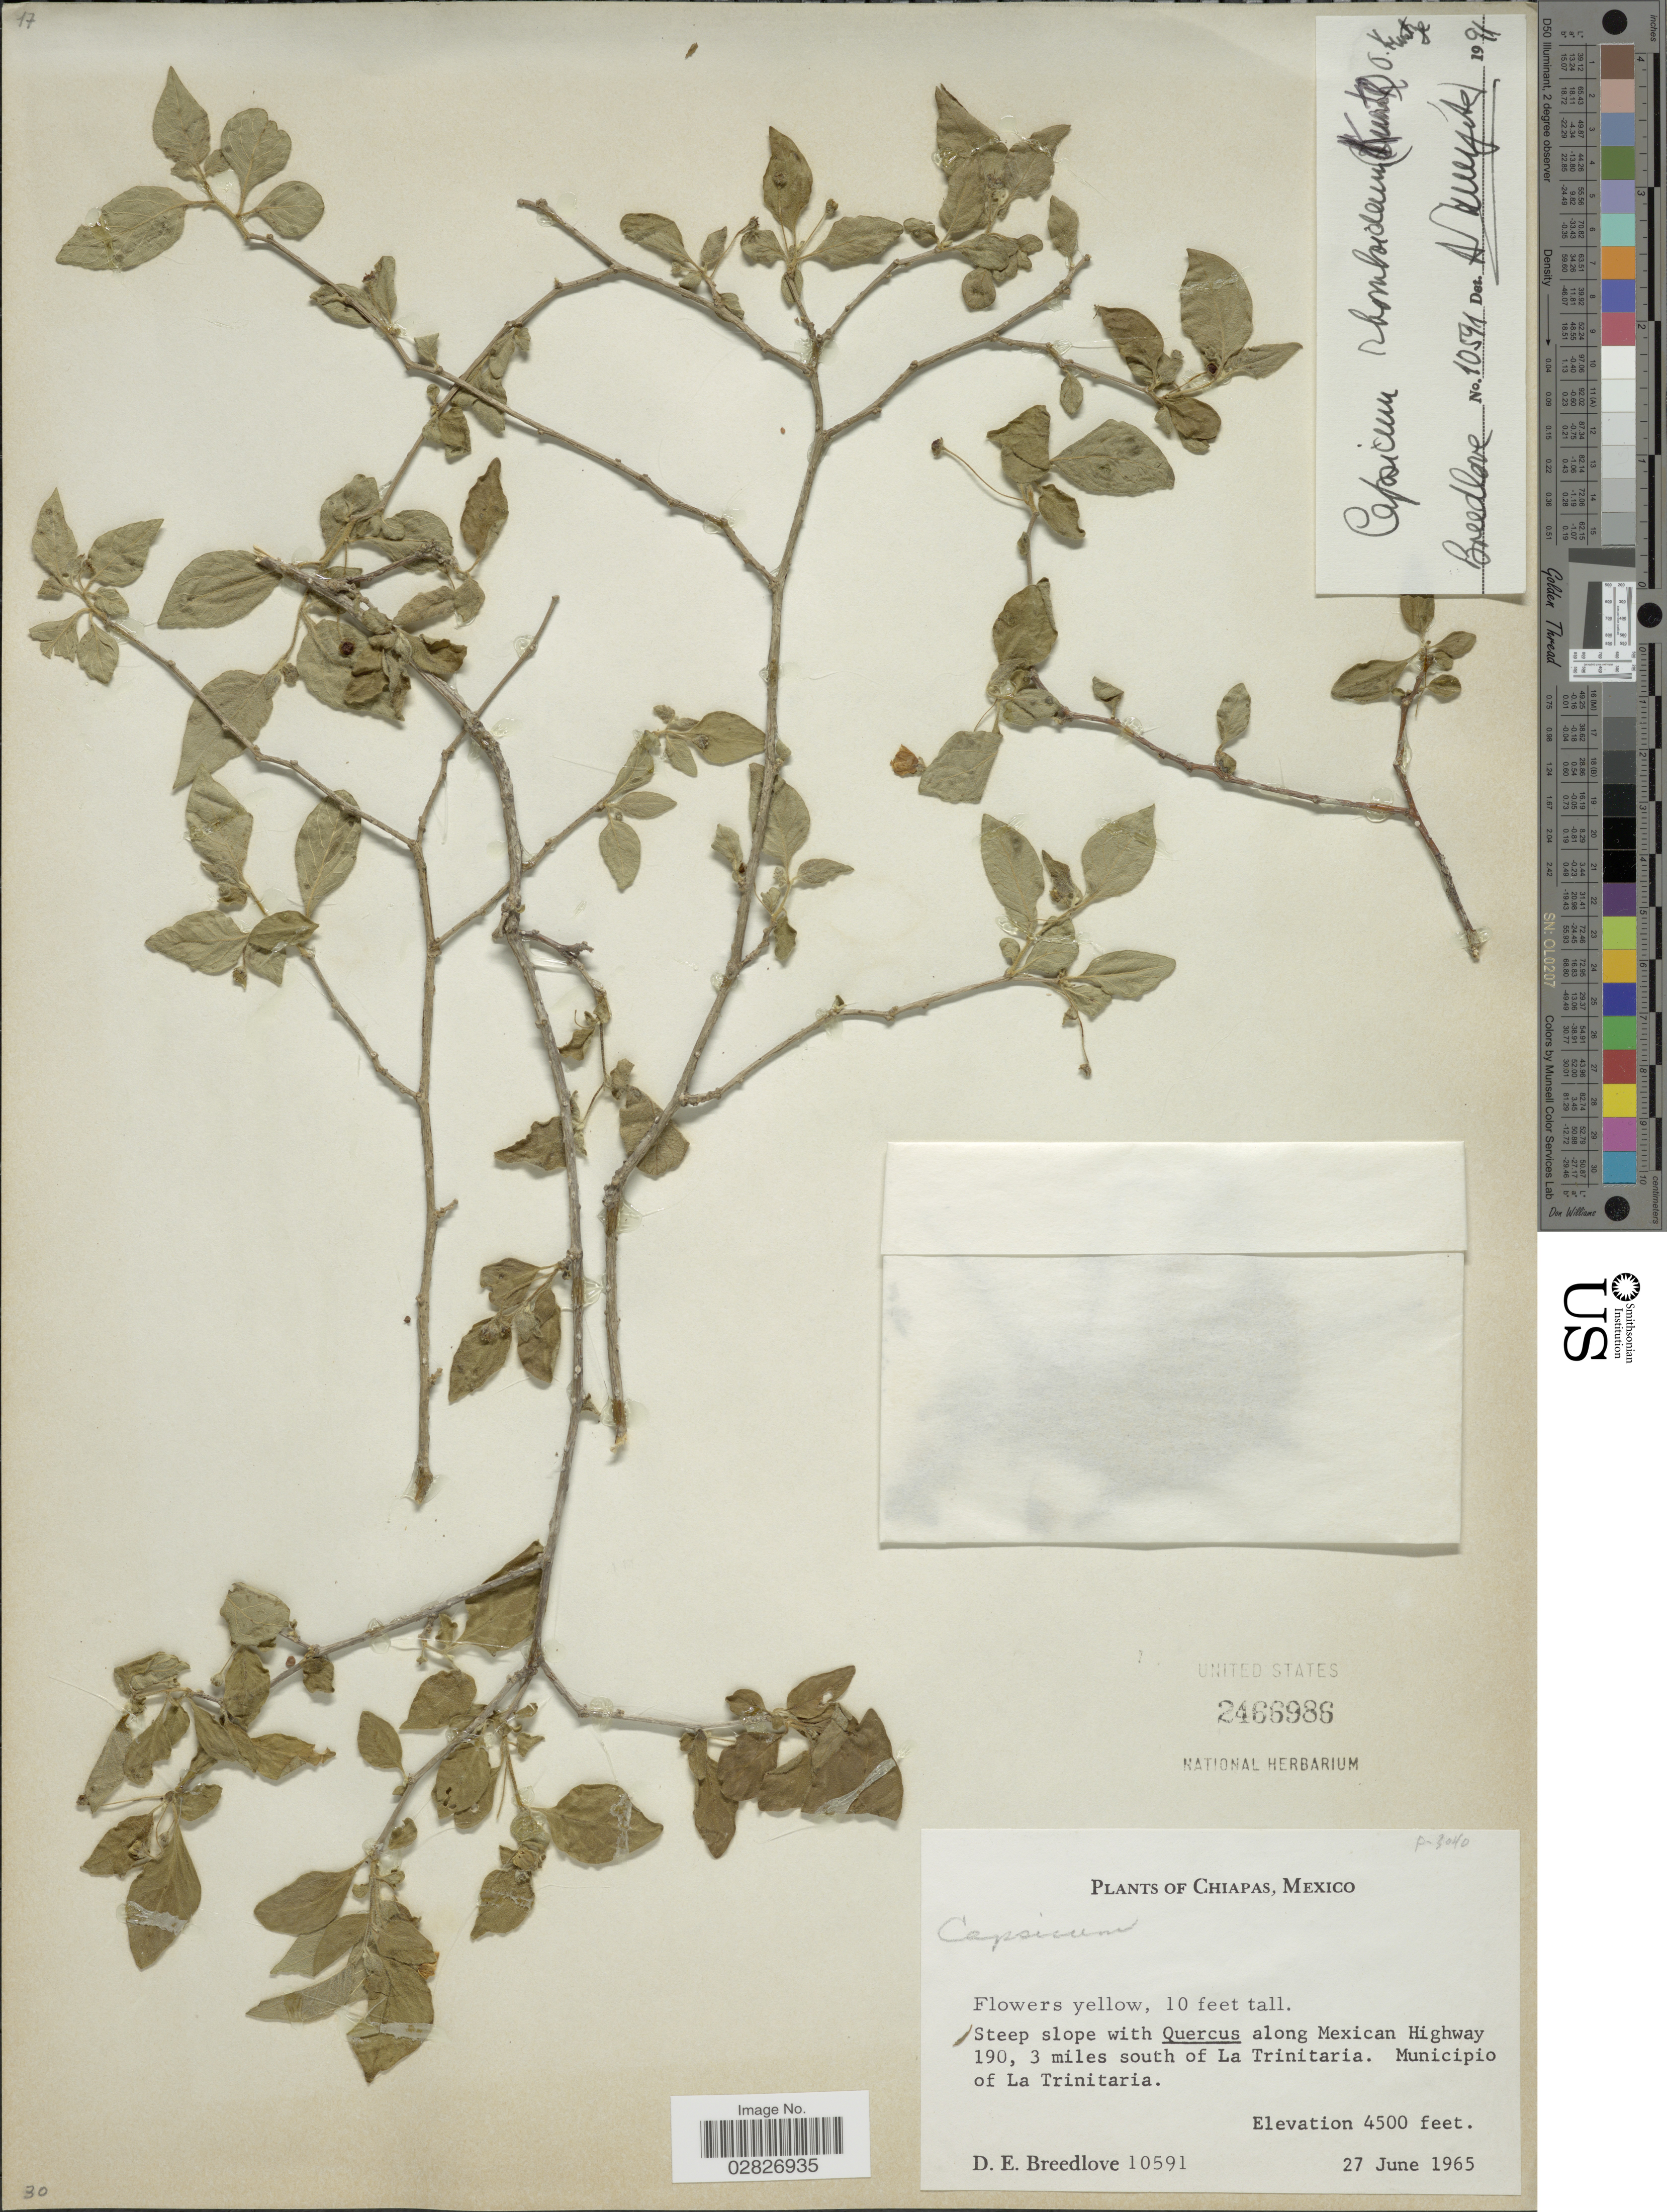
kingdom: Plantae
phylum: Tracheophyta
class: Magnoliopsida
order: Solanales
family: Solanaceae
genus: Capsicum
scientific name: Capsicum rhomboideum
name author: (Humb. & Bonpl. ex Dunal) Kuntze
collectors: D. E. Breedlove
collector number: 10591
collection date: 1965-06-27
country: Mexico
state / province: Chiapas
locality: Steep slope with Quercus along Mexican Highway 190, 3 miles south of La Trinitaria, Municipio of La Trinitaria.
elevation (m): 1372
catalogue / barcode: US 2466986